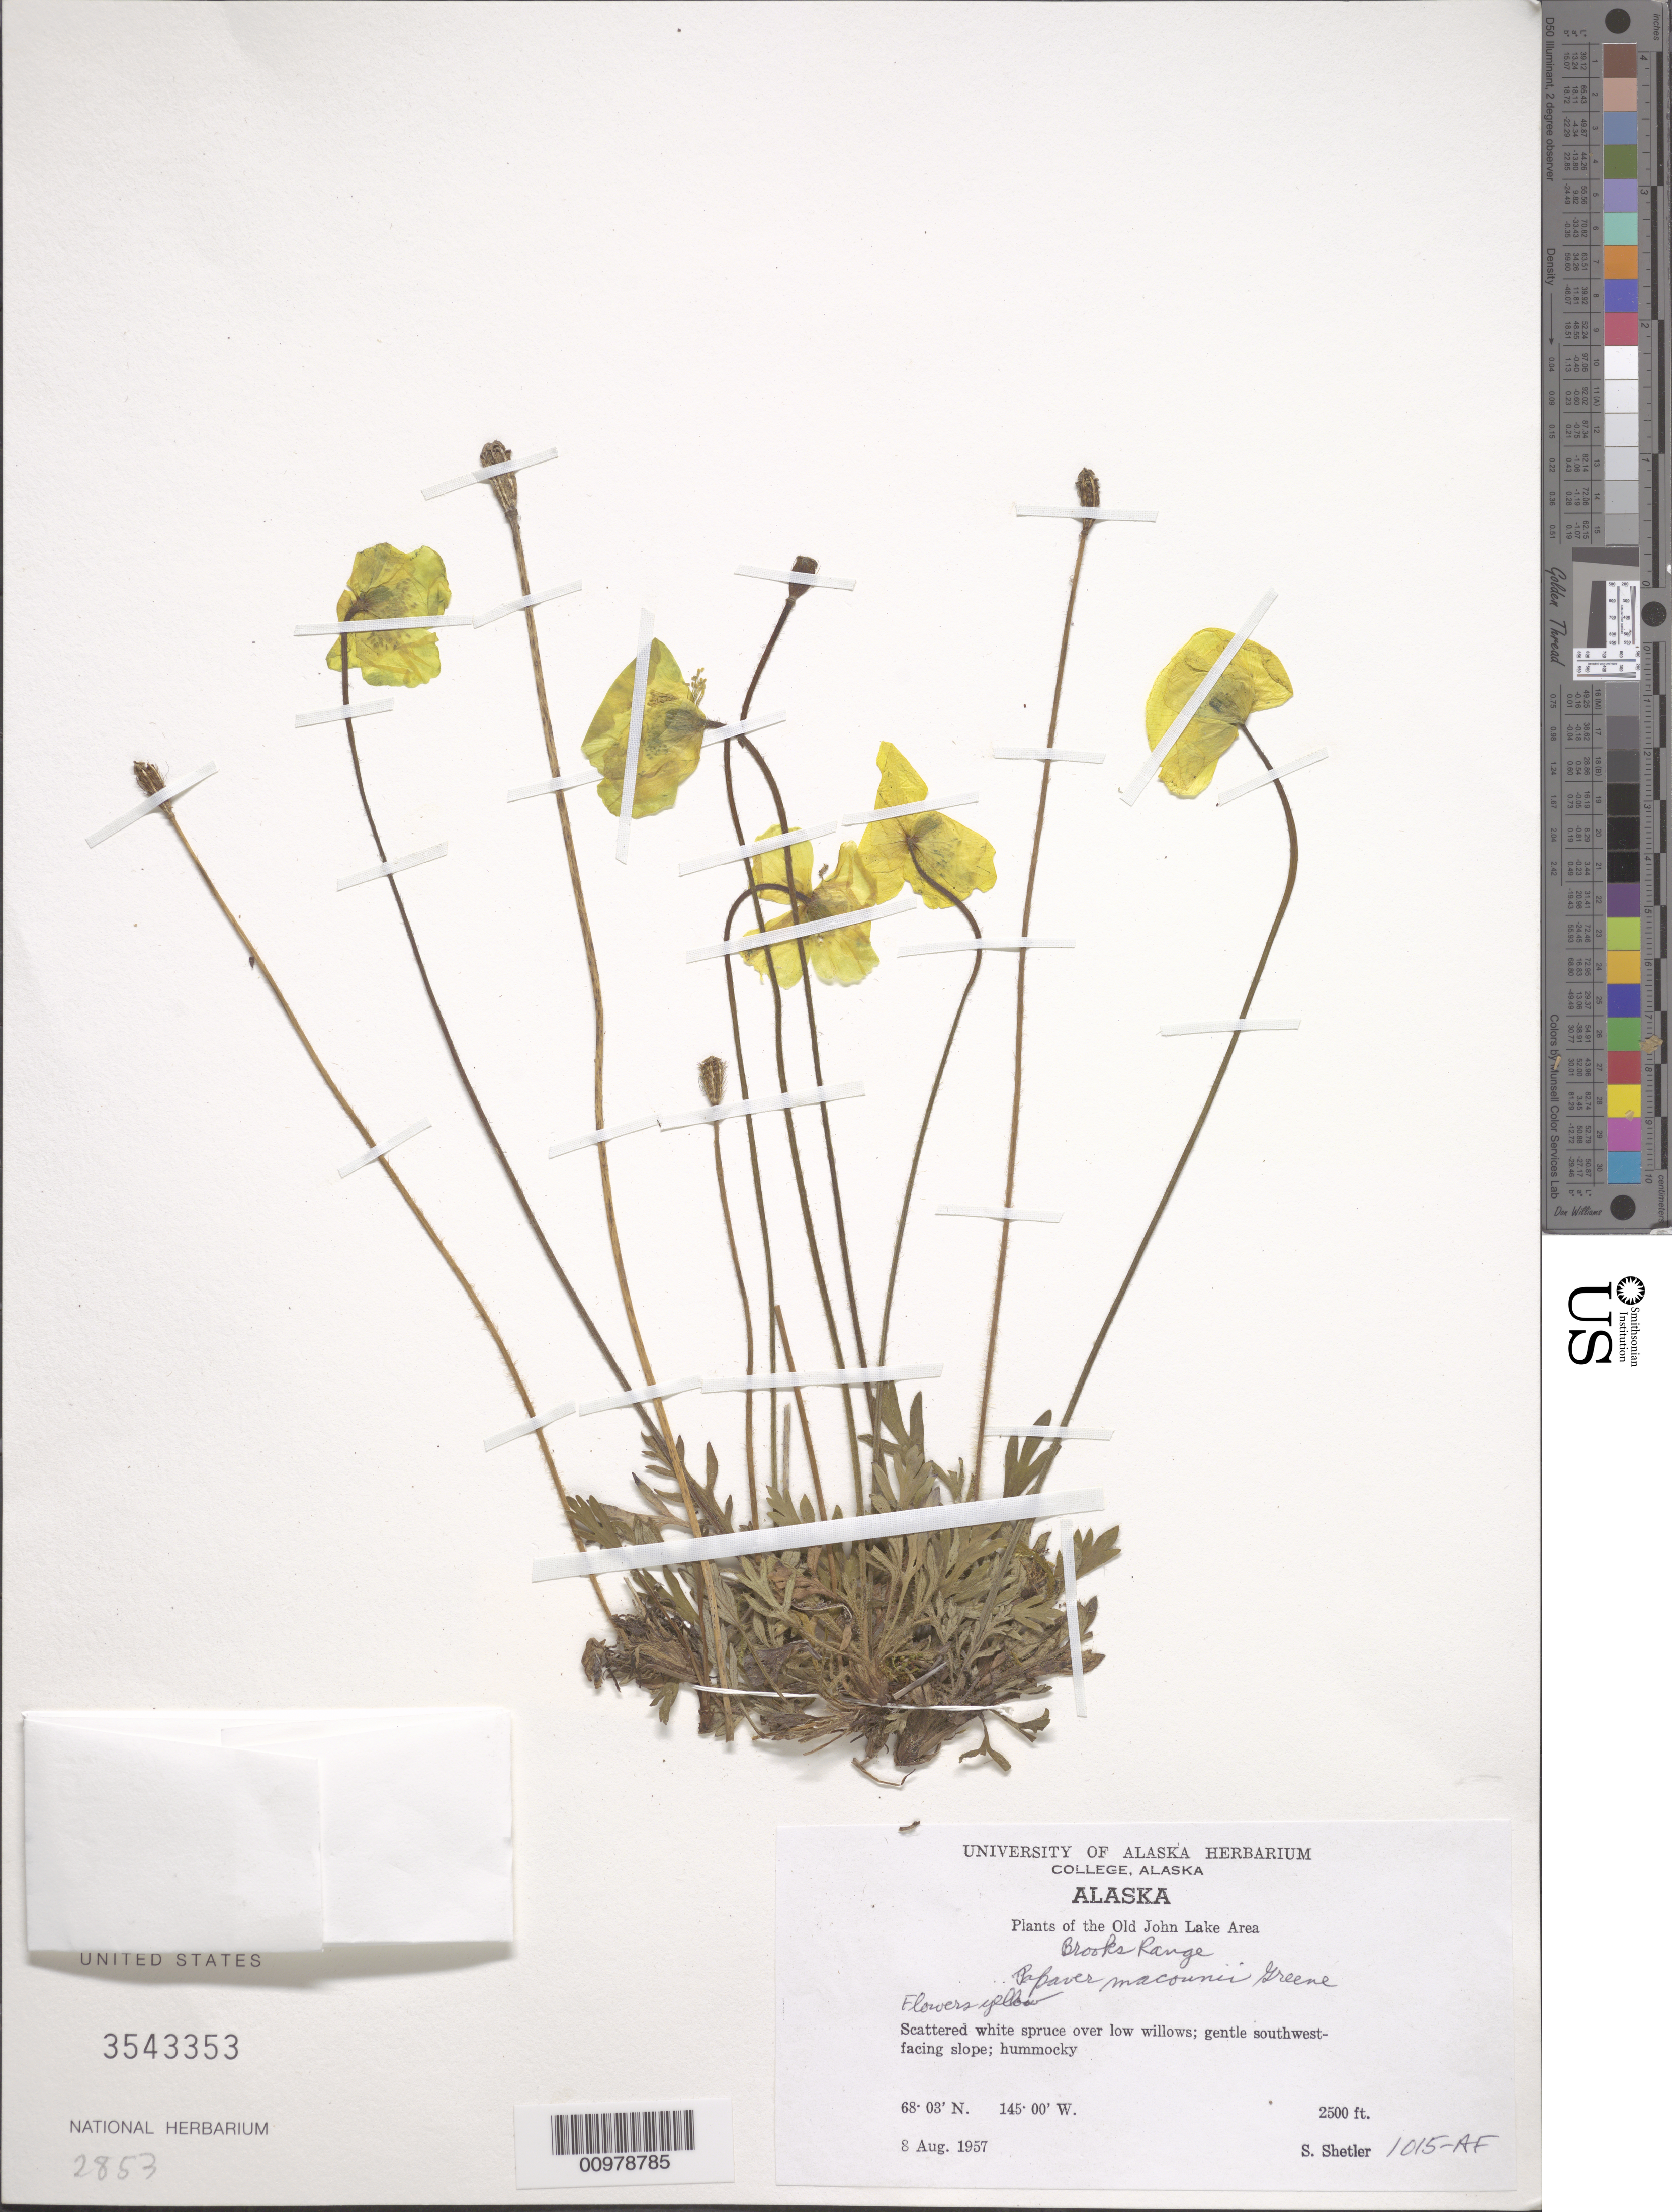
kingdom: Plantae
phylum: Tracheophyta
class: Magnoliopsida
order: Ranunculales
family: Papaveraceae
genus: Papaver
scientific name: Papaver macounii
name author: Greene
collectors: S. Shetler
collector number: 1015-AF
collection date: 1957-08-08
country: United States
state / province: Alaska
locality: The Old John Lake Area. Brooks Range. Gentle southwest-facing slope.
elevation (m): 762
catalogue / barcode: US 3543353